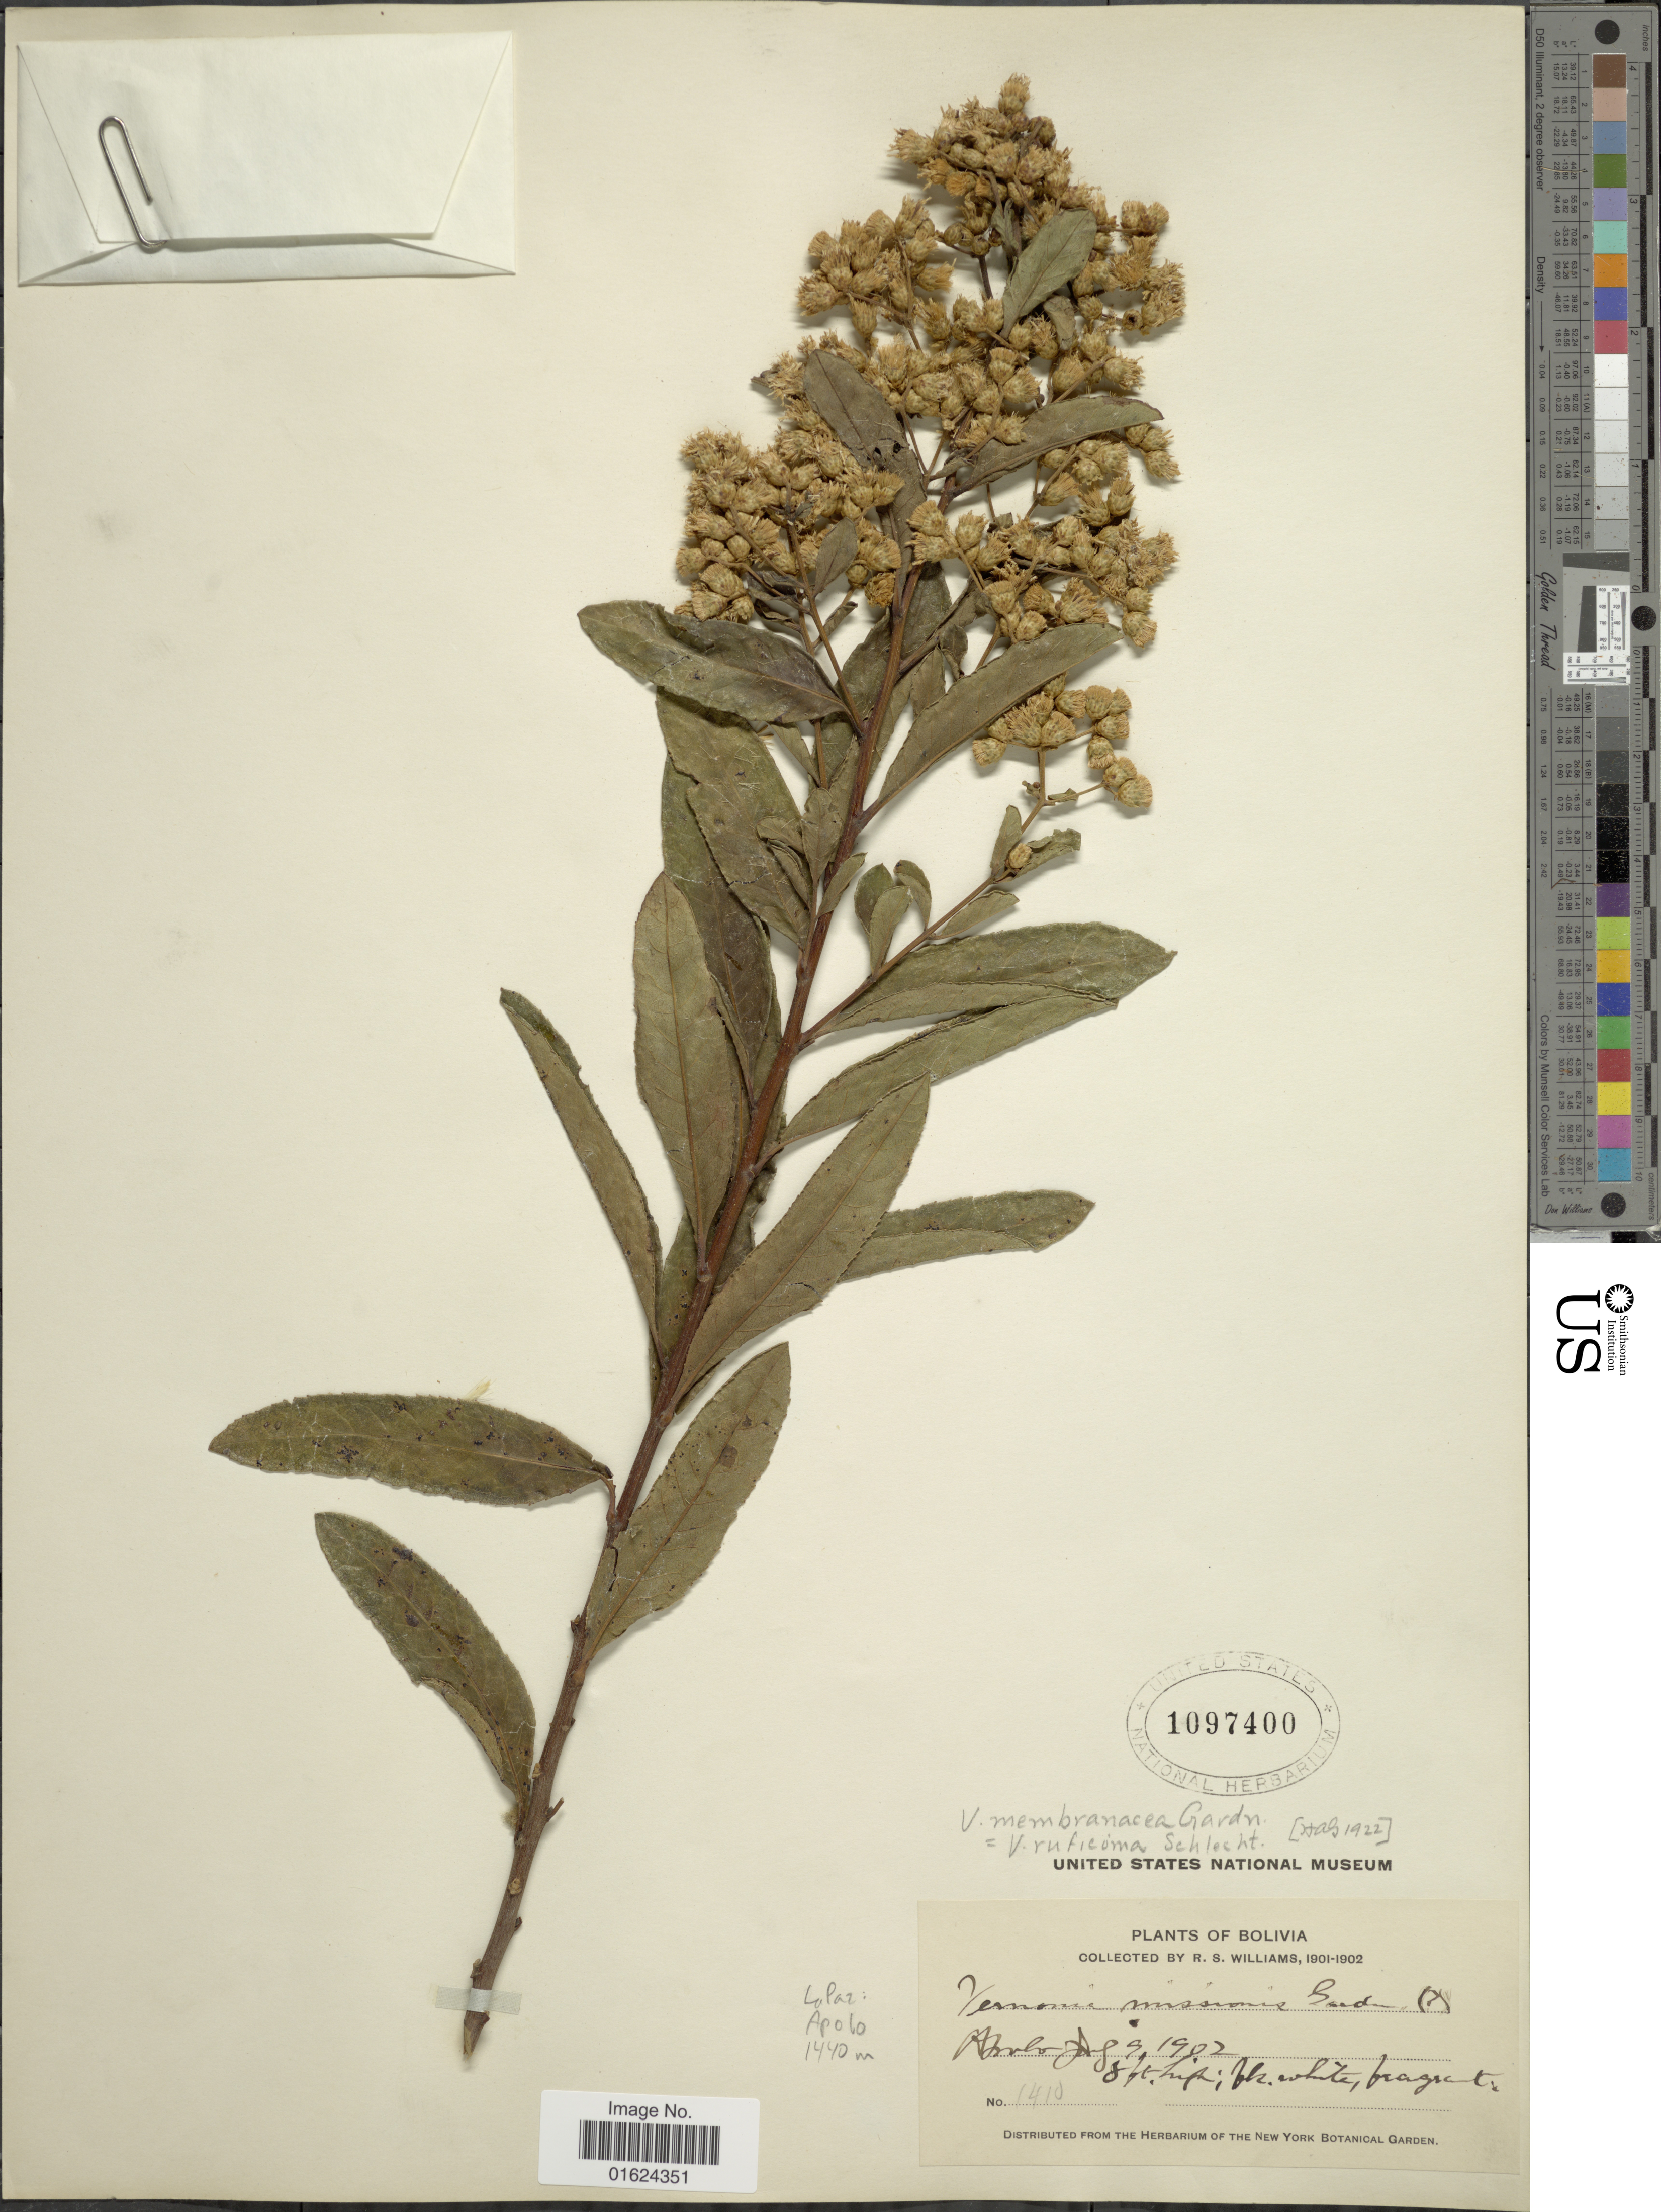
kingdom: Plantae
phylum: Tracheophyta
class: Magnoliopsida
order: Asterales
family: Asteraceae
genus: Vernonanthura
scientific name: Vernonanthura membranacea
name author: (Gardner) H. Rob.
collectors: R. S. Williams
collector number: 1410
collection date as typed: Jul. 9, 1902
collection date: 1902-07-09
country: Bolivia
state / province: La Paz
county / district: Franz Tamayo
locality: Apolo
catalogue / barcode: US 1097400